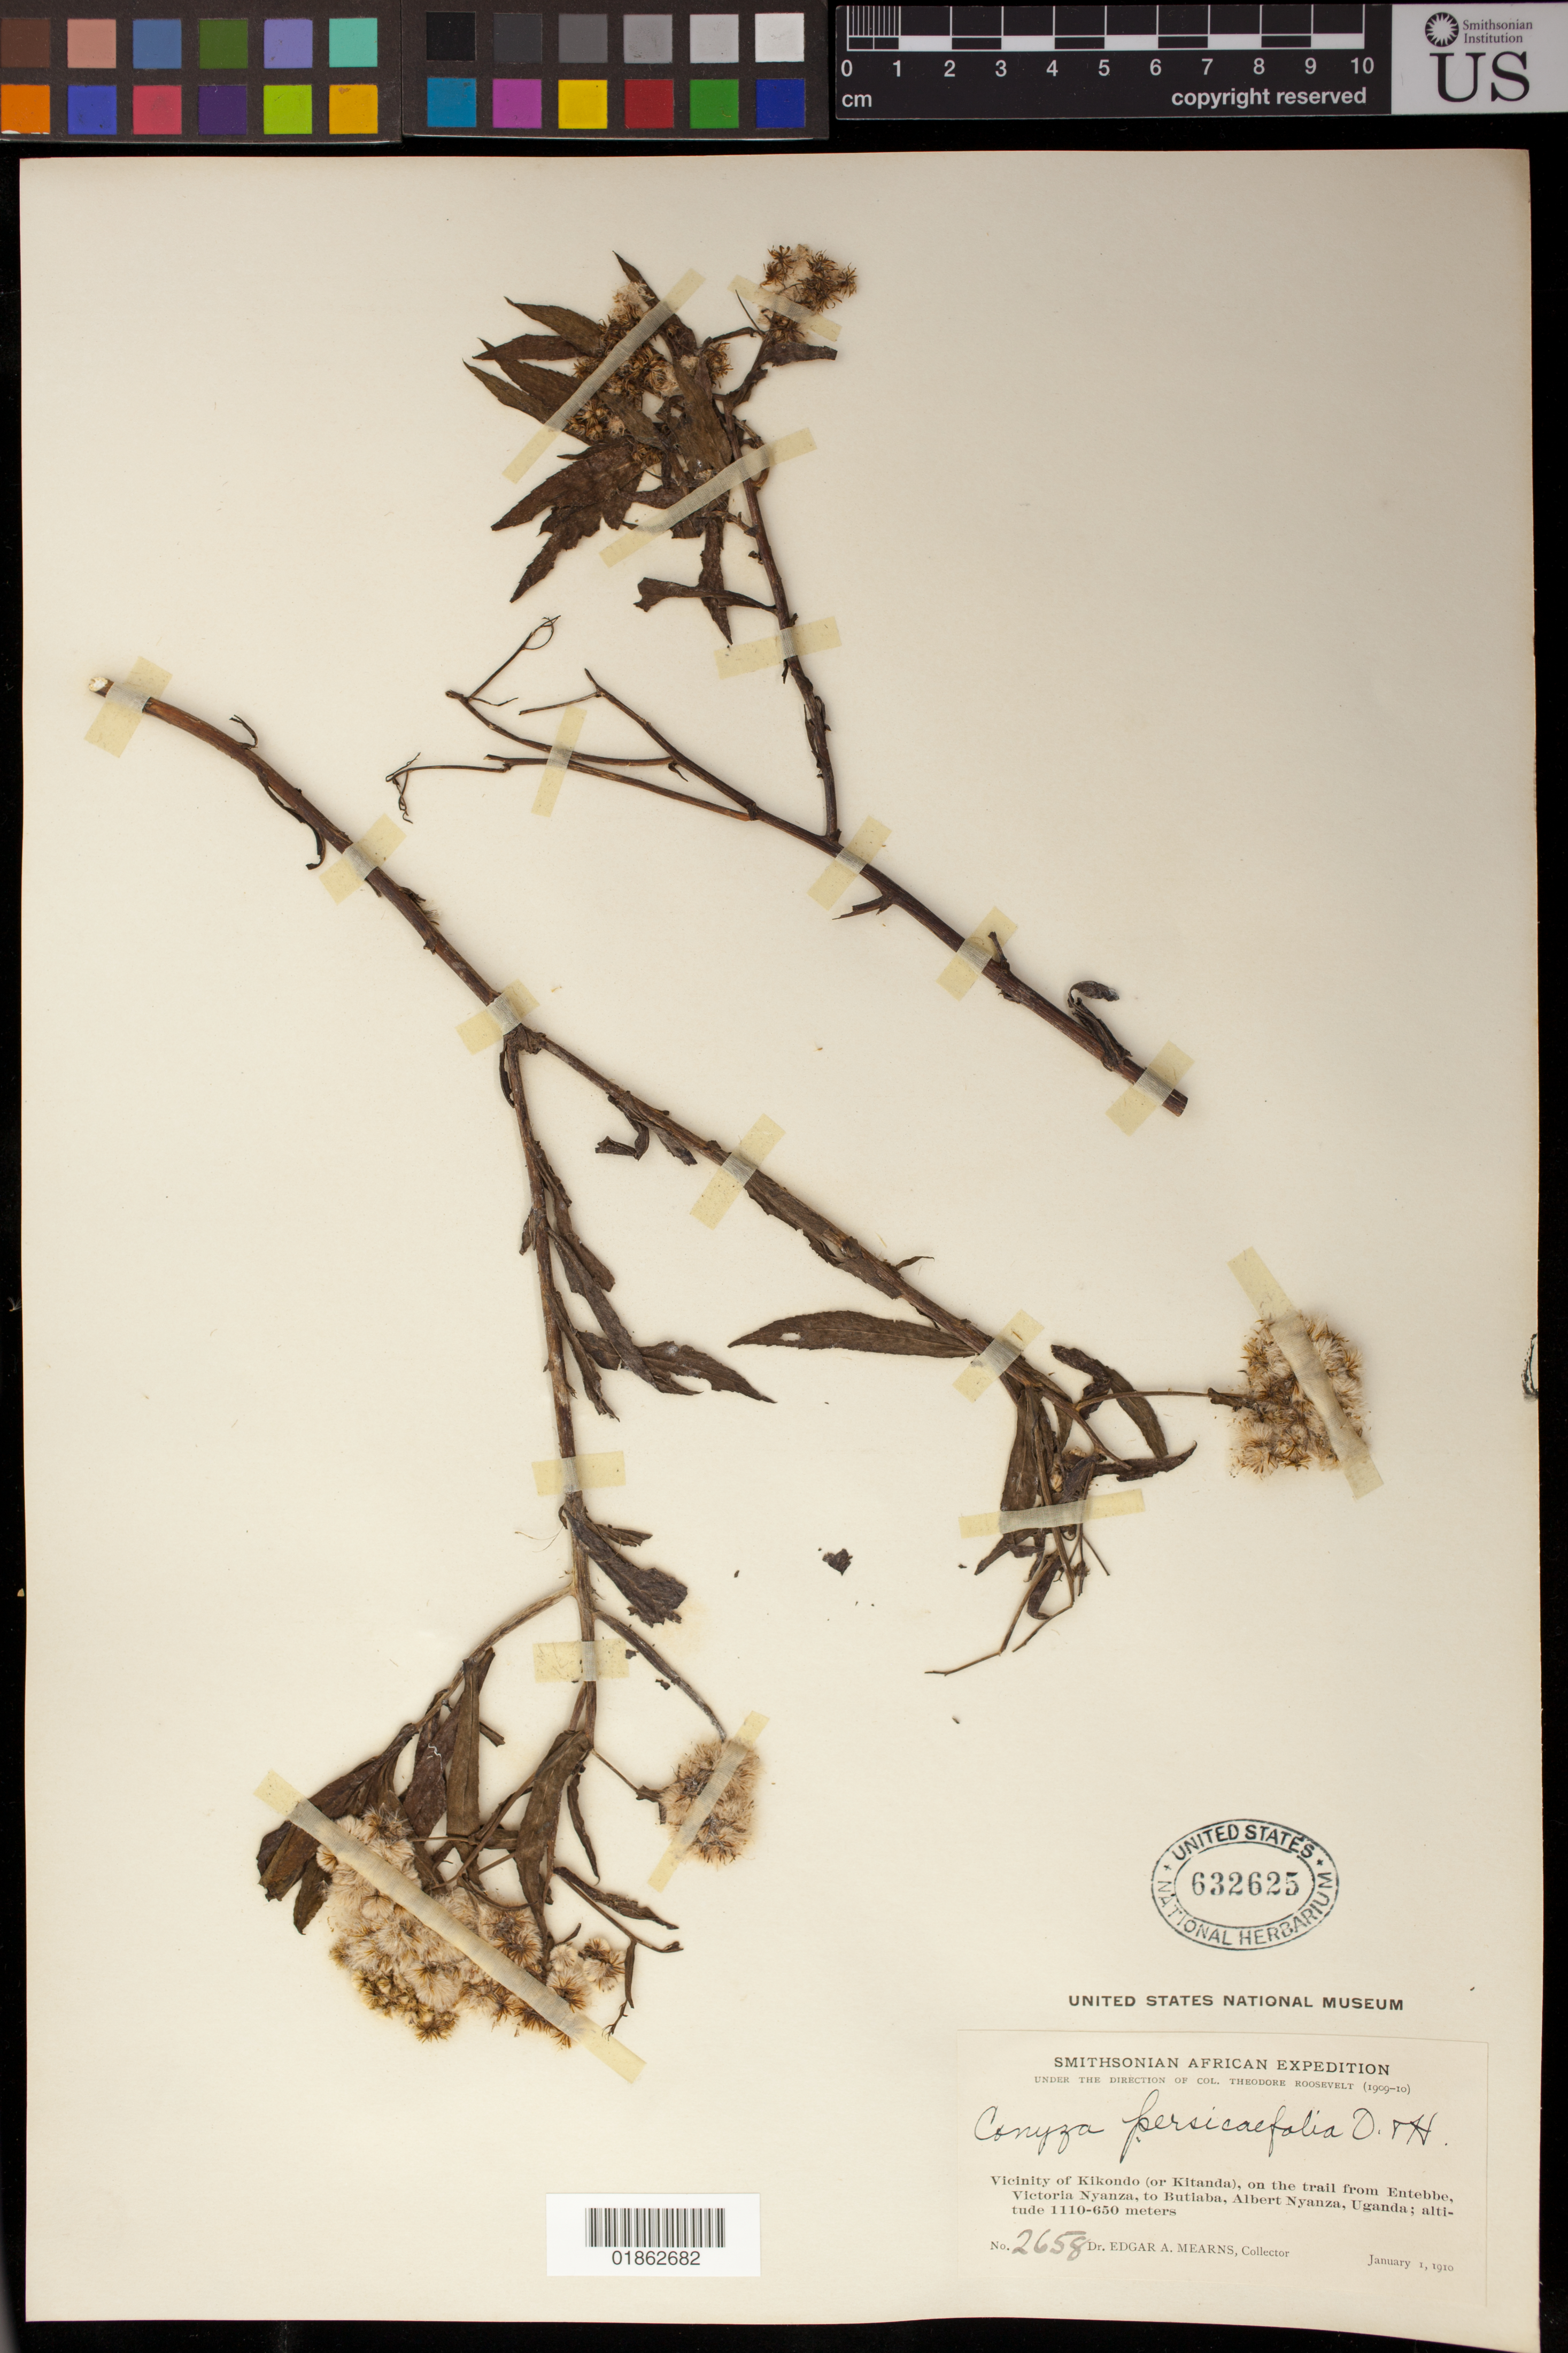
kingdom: Plantae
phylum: Tracheophyta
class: Magnoliopsida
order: Asterales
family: Asteraceae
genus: Conyza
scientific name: Conyza persicifolia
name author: (Benth.) Oliv. & Hiern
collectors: E. A. Mearns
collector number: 2658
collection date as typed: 01 Jan 1910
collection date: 1910-01-01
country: Uganda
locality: Vicinity of Kikondo ( or Kitanda), on the trail from Entebbe, Victoria Nyanza, to Butiaba, Albert Nyanza, Uganda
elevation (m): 1110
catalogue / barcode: US 632625